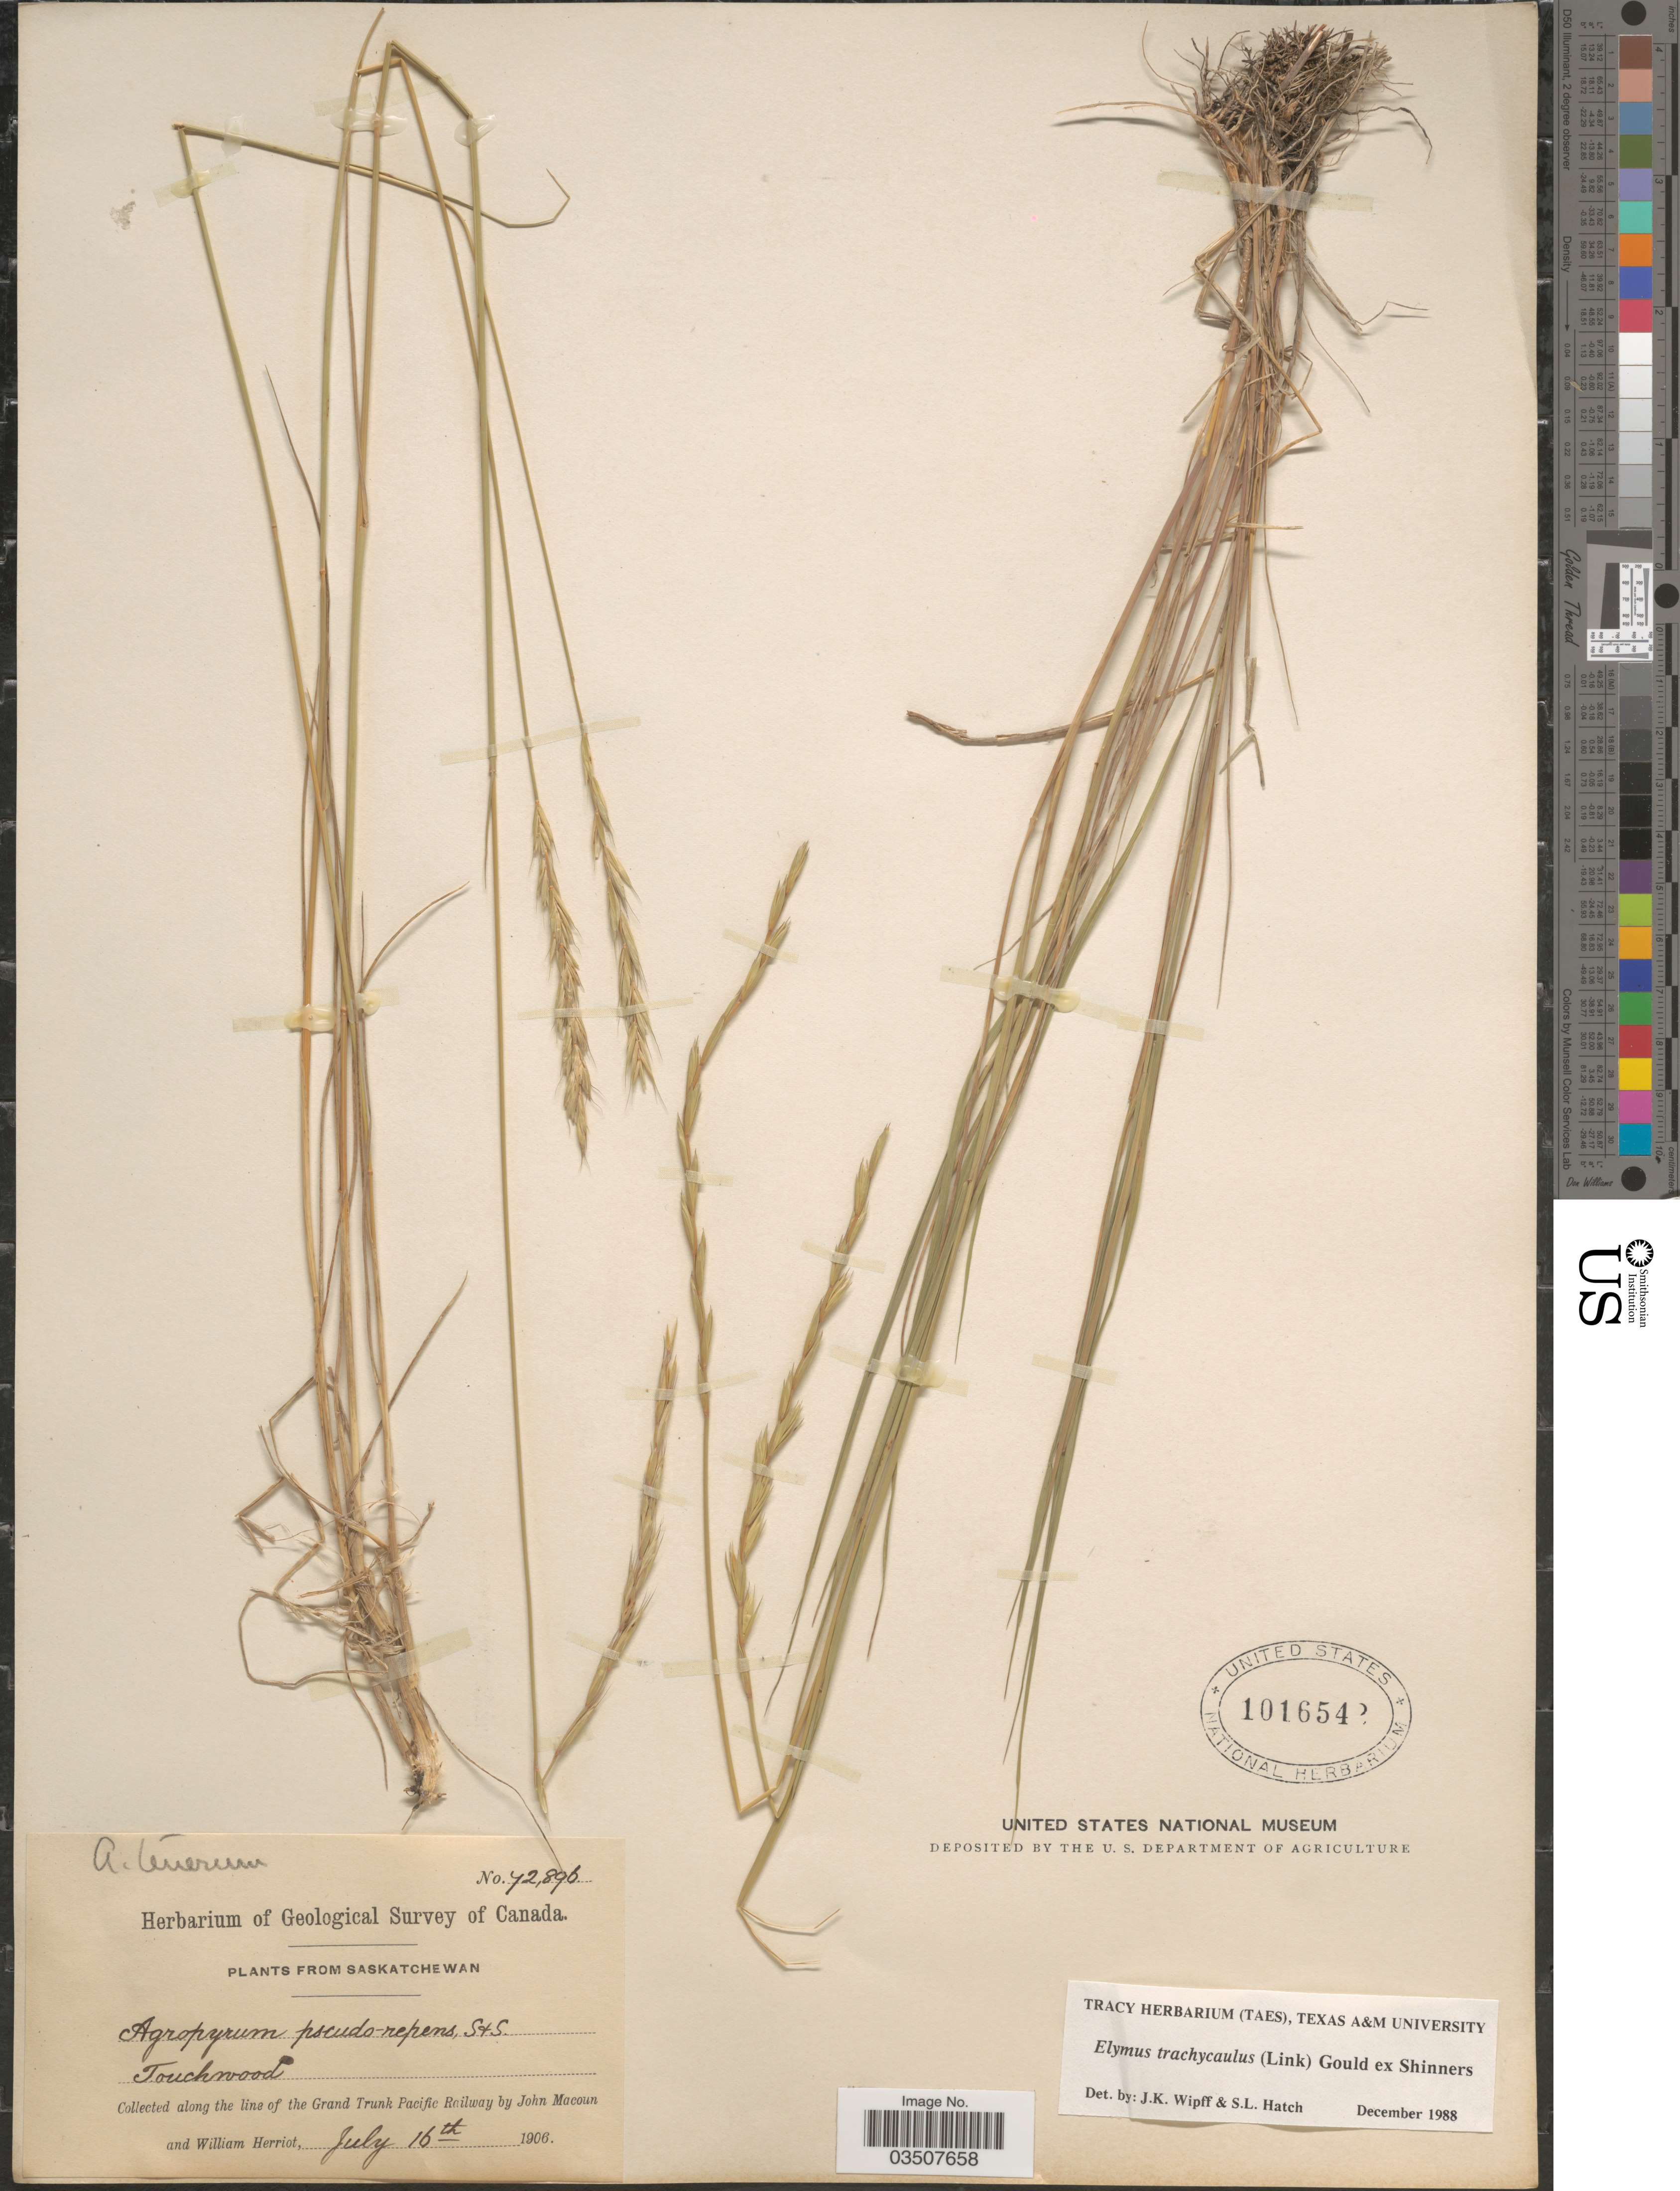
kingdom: Plantae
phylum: Tracheophyta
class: Liliopsida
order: Poales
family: Poaceae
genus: Elymus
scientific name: Elymus trachycaulus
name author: (Link) Gould ex Shinners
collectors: J. Macoun & W. Herriot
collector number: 72896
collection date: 1906-07-16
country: Canada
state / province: Saskatchewan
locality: Geological Survey of Canada. Touchwood. Along the line of the Grand Trunk Pacific Railway.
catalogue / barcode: US 1016542